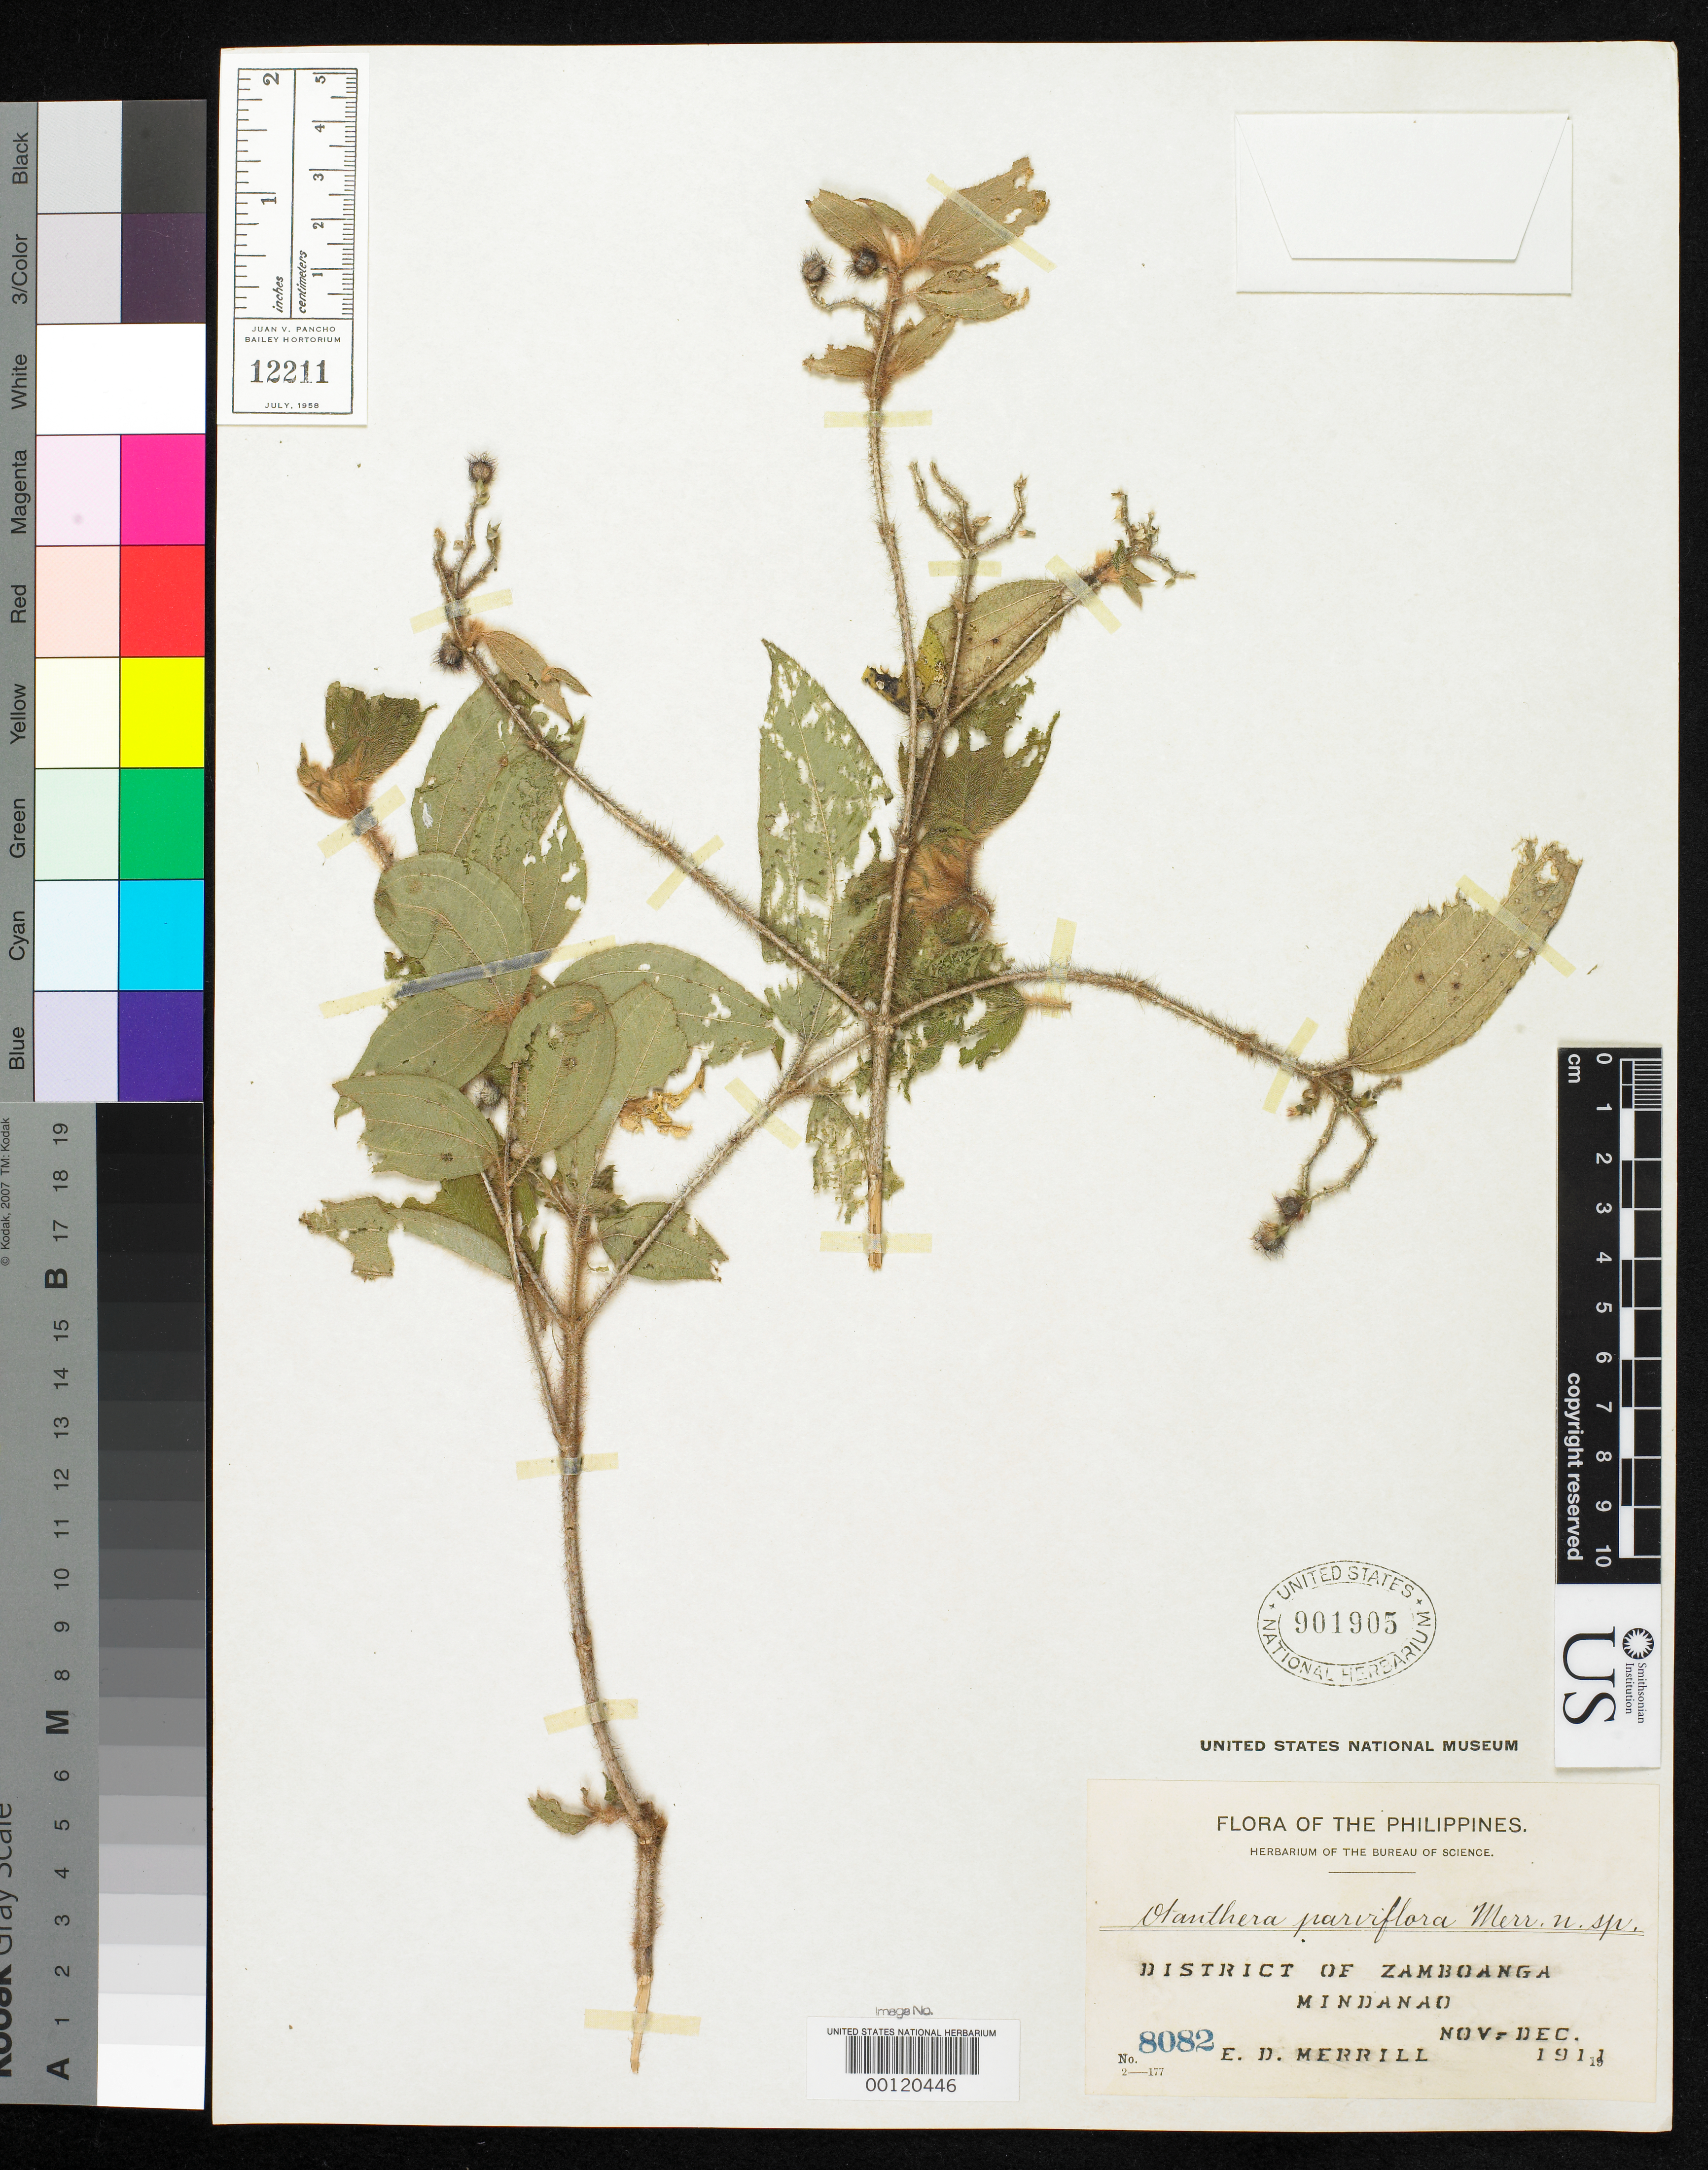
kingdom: Plantae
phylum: Tracheophyta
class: Magnoliopsida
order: Myrtales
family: Melastomataceae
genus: Otanthera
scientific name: Otanthera parviflora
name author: Merr.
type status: Isotype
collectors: E. D. Merrill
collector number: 8082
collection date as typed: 28 Nov 1911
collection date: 1911-11-28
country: Philippines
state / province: Zamboanga Peninsula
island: Mindanao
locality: Sax River Mountains, back of San Ramon.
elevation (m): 800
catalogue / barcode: US 901905